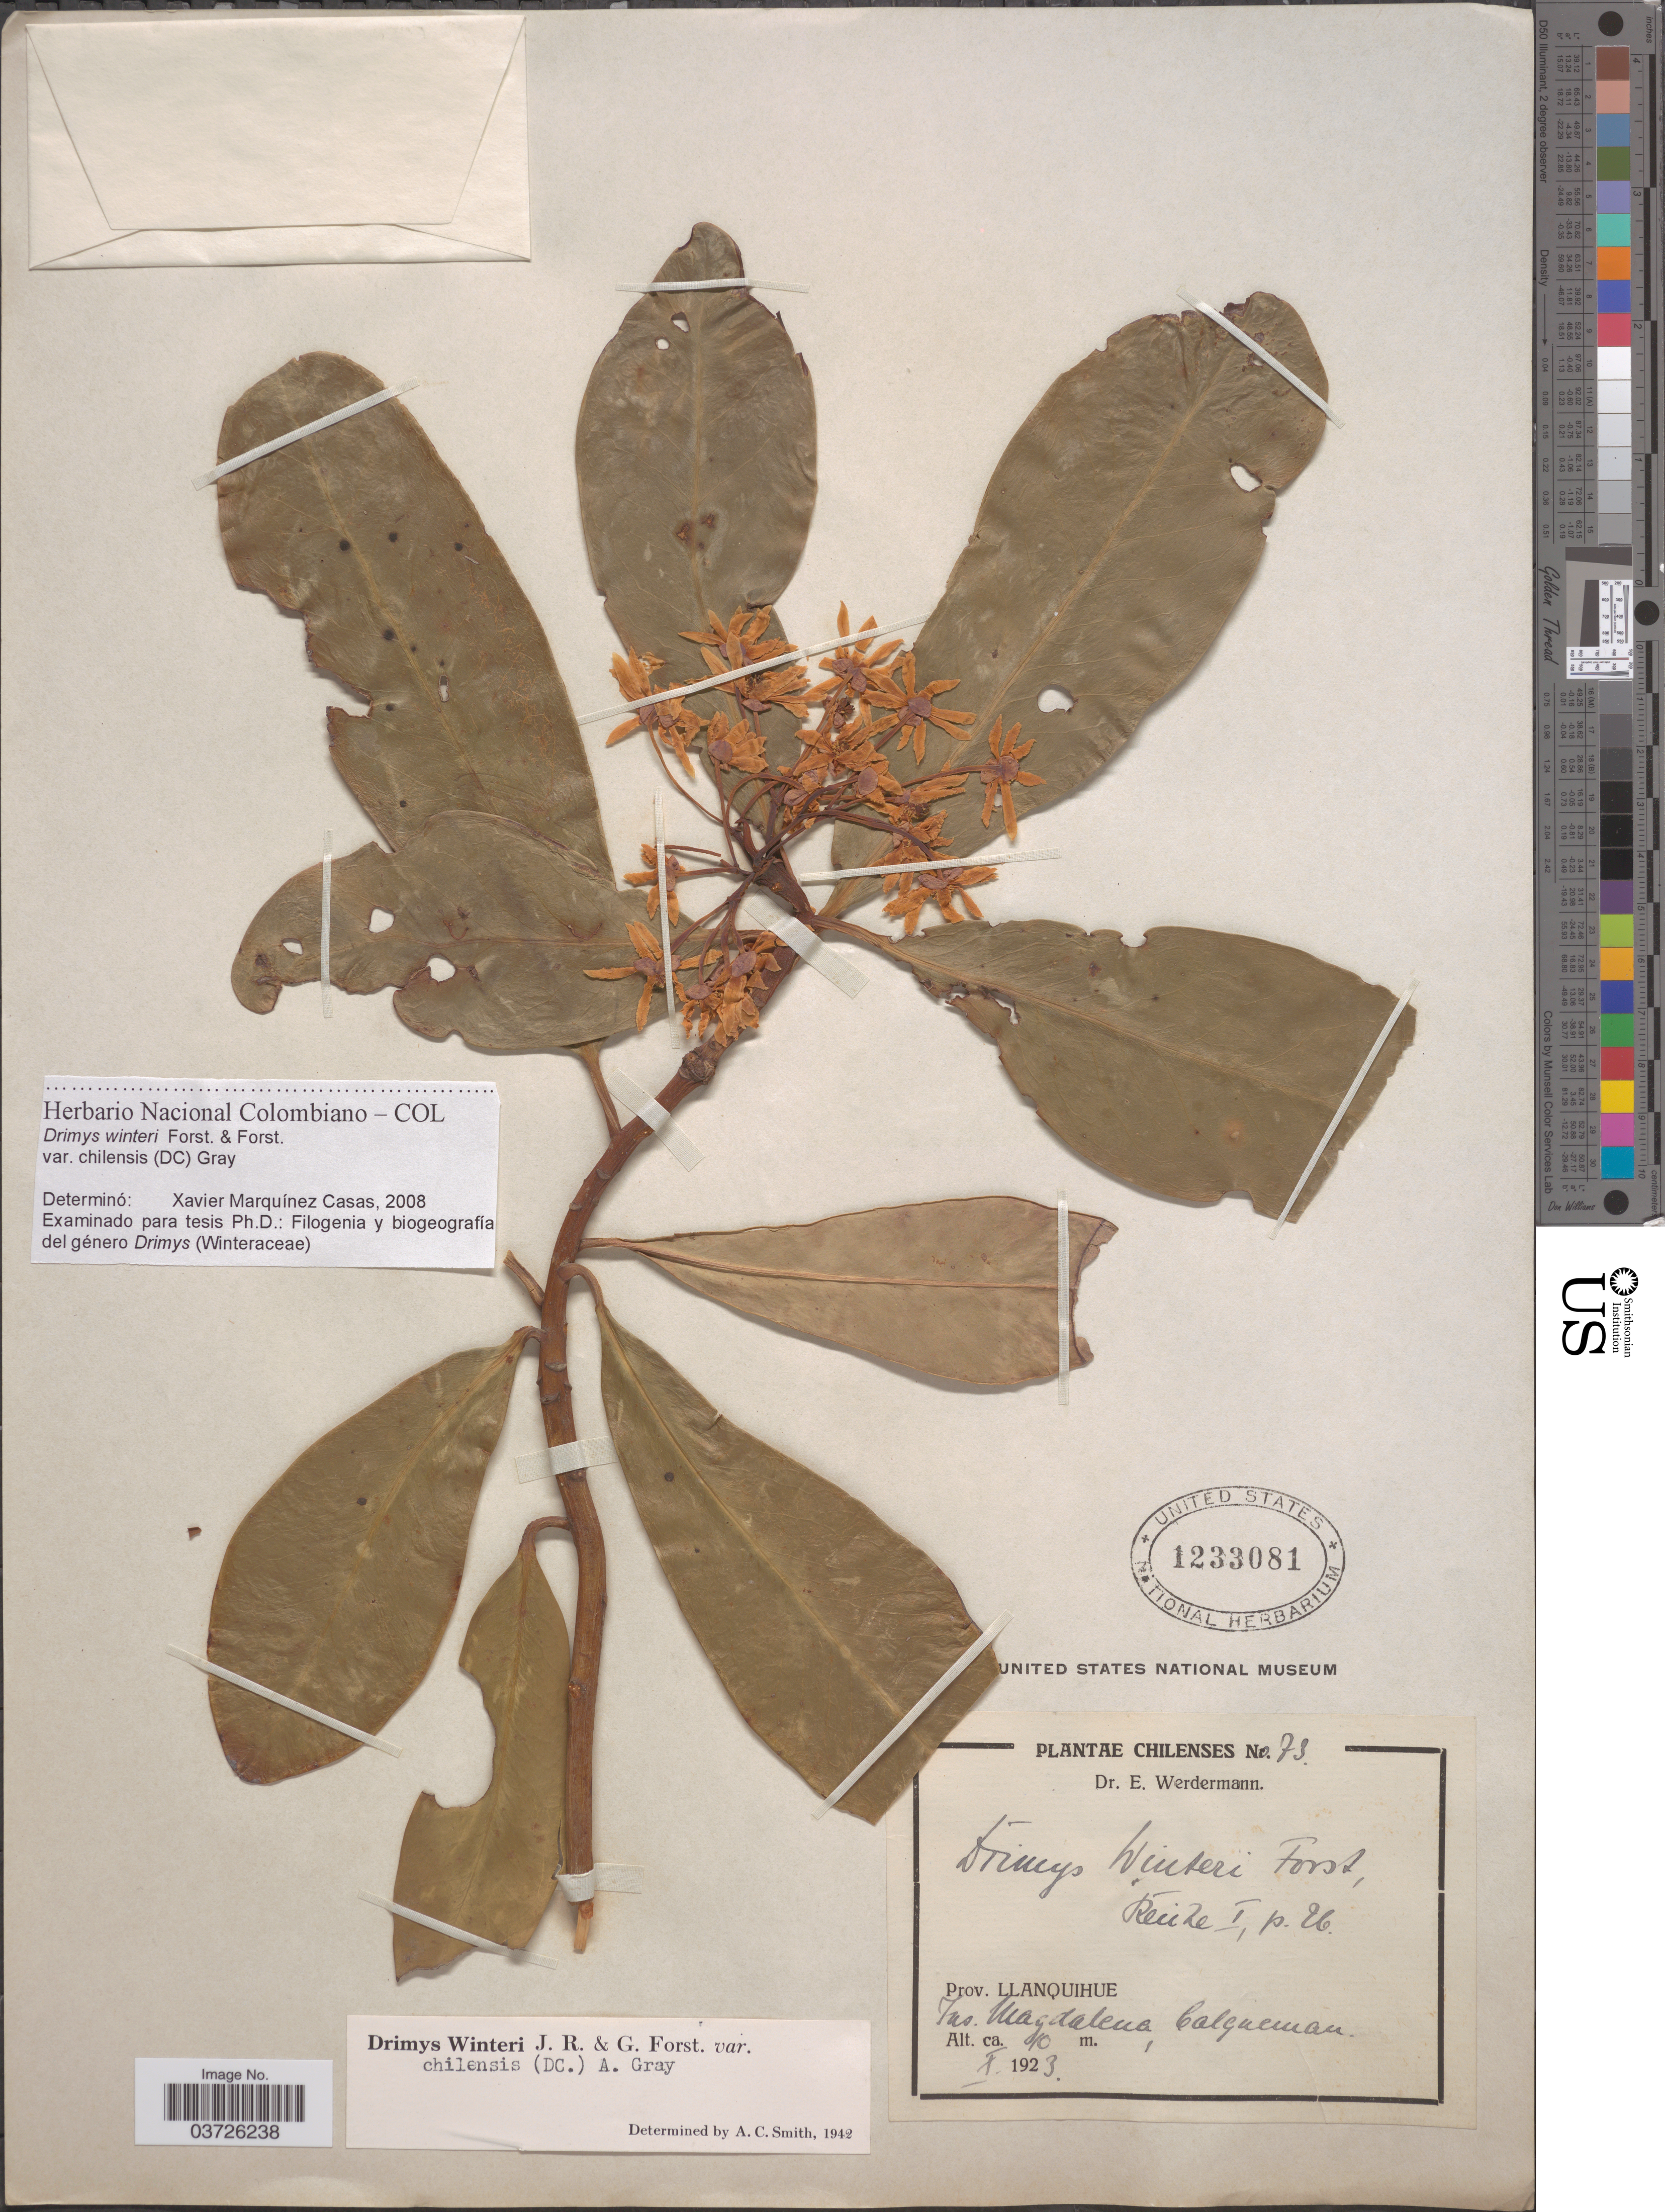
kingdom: Plantae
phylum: Tracheophyta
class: Magnoliopsida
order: Canellales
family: Winteraceae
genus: Drimys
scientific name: Drimys winteri var. chilensis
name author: (DC.) A. Gray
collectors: E. Werdermann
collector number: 73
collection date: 1923-10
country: Chile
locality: Prov. Llanquihue. Ins. Magdalena, Calqueman.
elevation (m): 10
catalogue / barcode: US 1233081